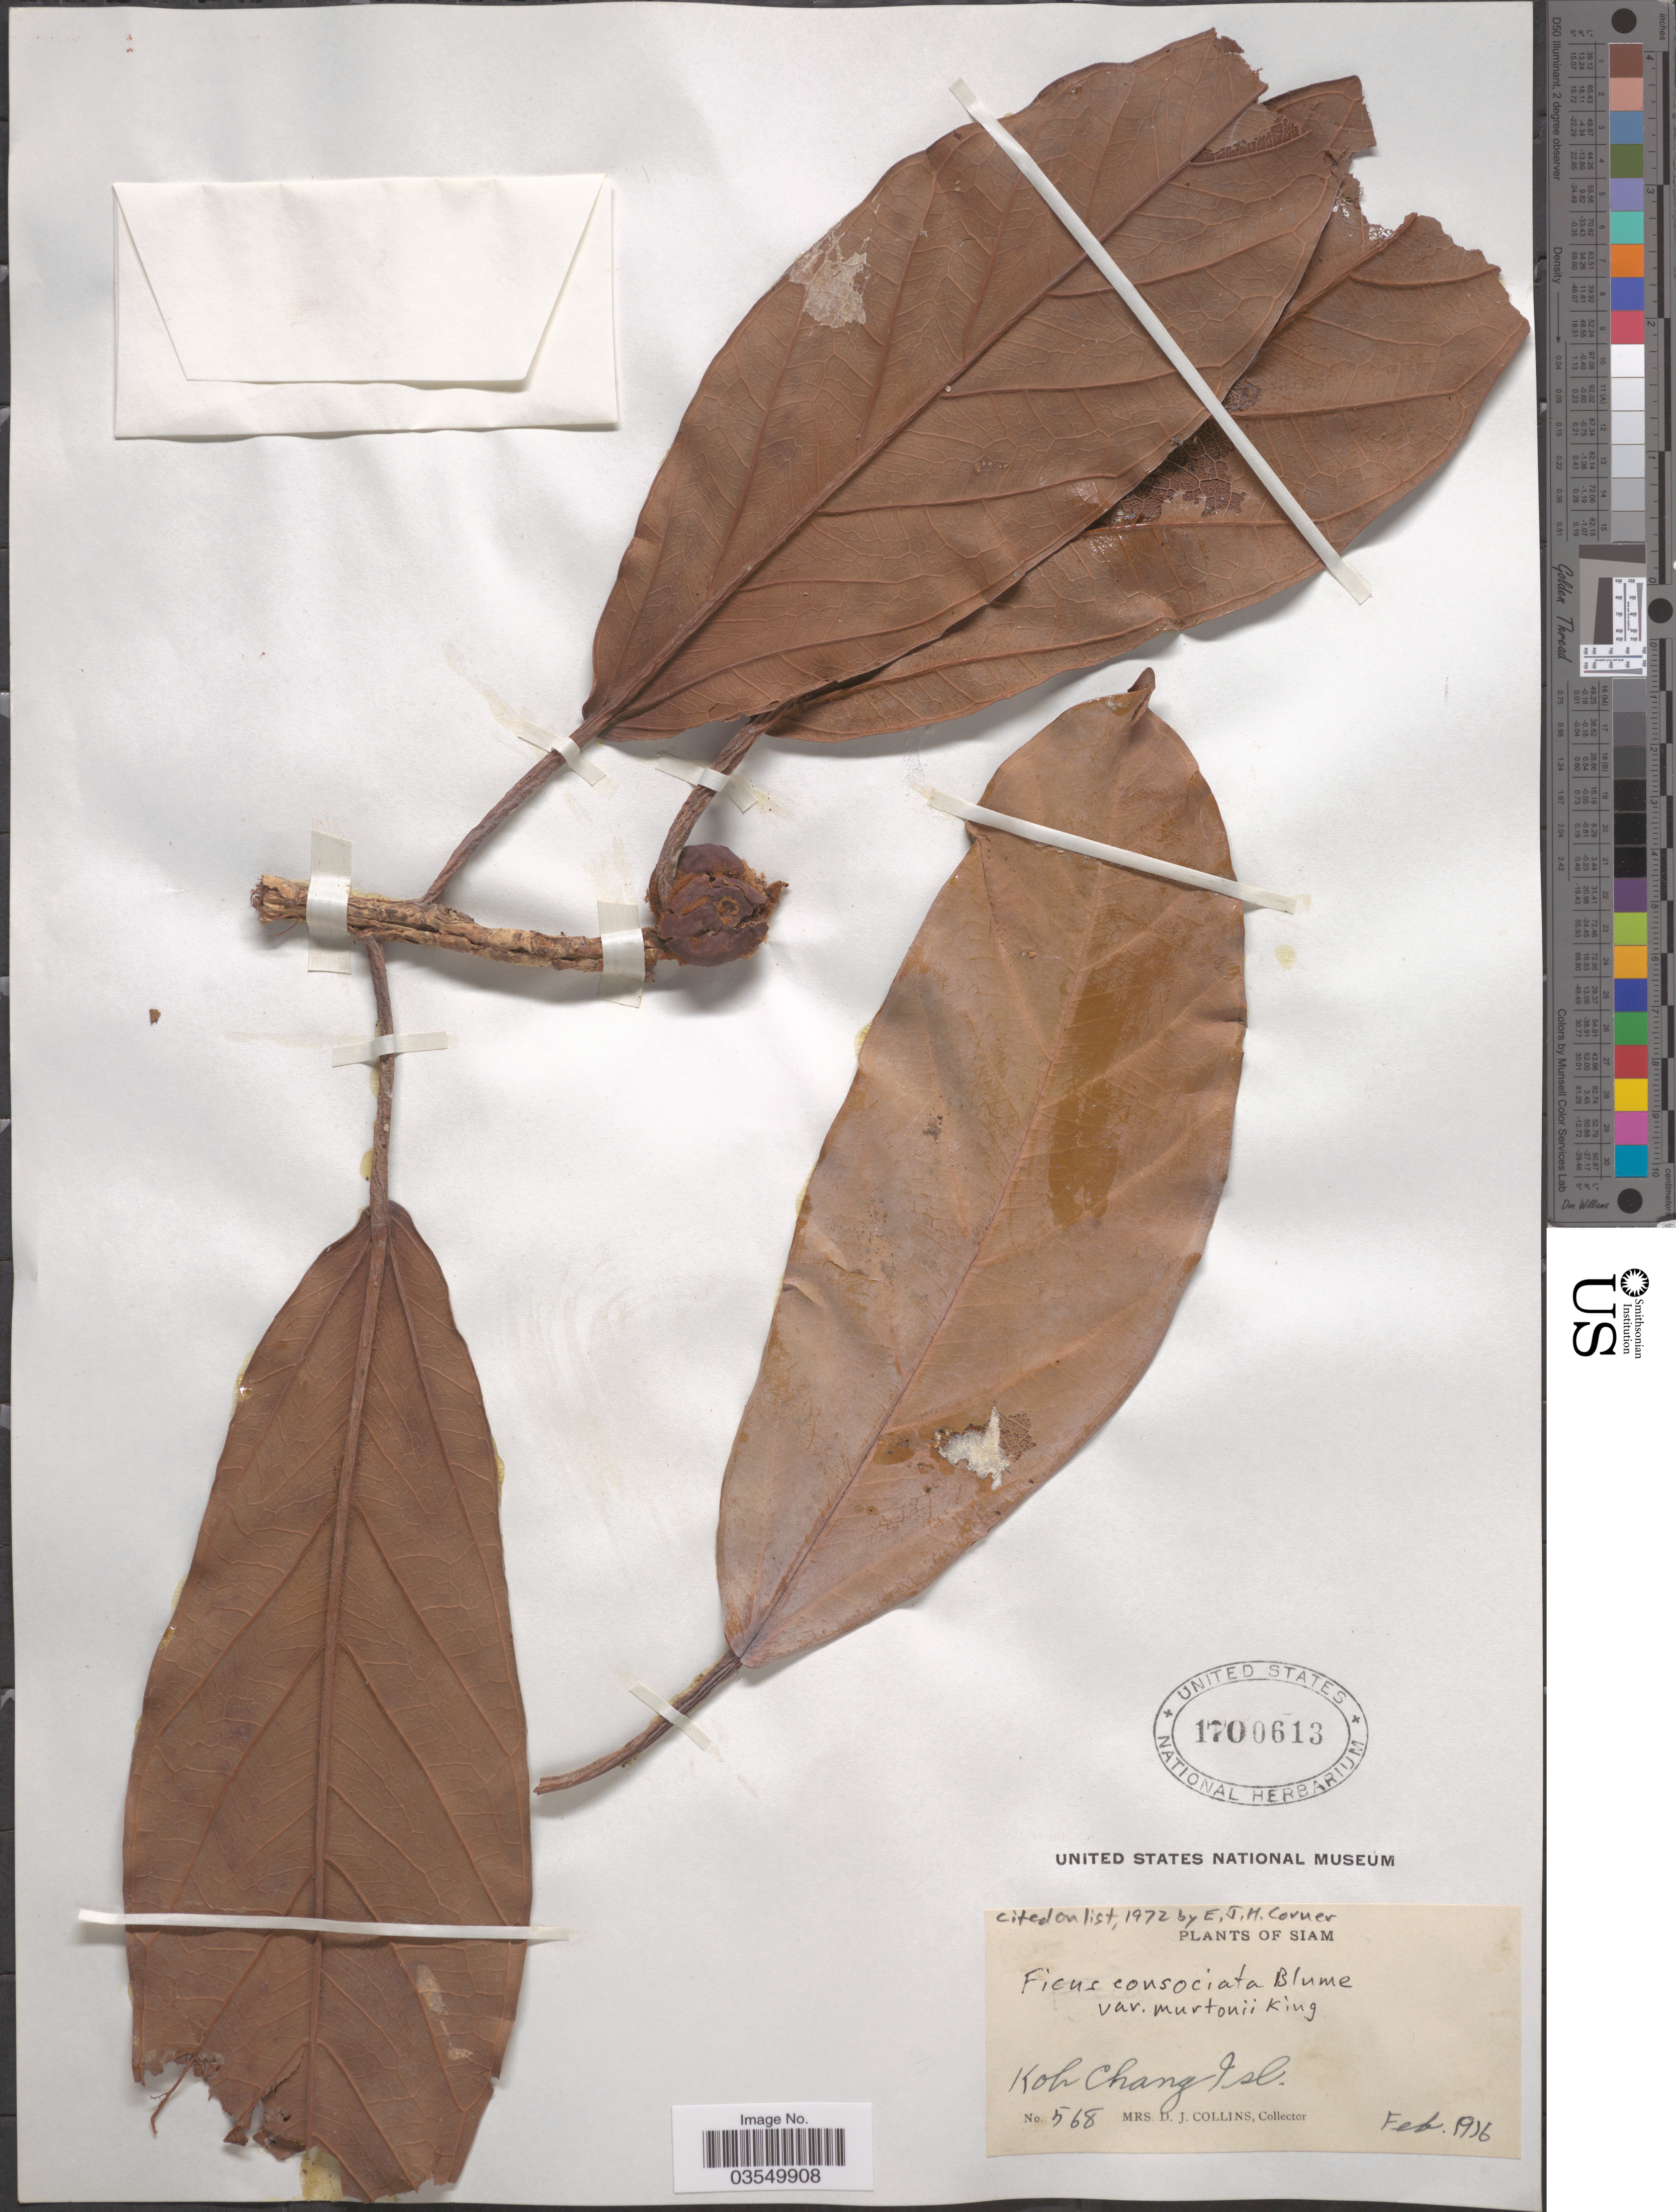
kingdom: Plantae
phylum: Tracheophyta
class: Magnoliopsida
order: Rosales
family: Moraceae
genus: Ficus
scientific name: Ficus consociata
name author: Blume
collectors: Mrs. D. J. Collins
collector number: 568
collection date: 1916-02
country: Thailand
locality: Siam. Koh Chang Isl.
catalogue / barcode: US 1700613